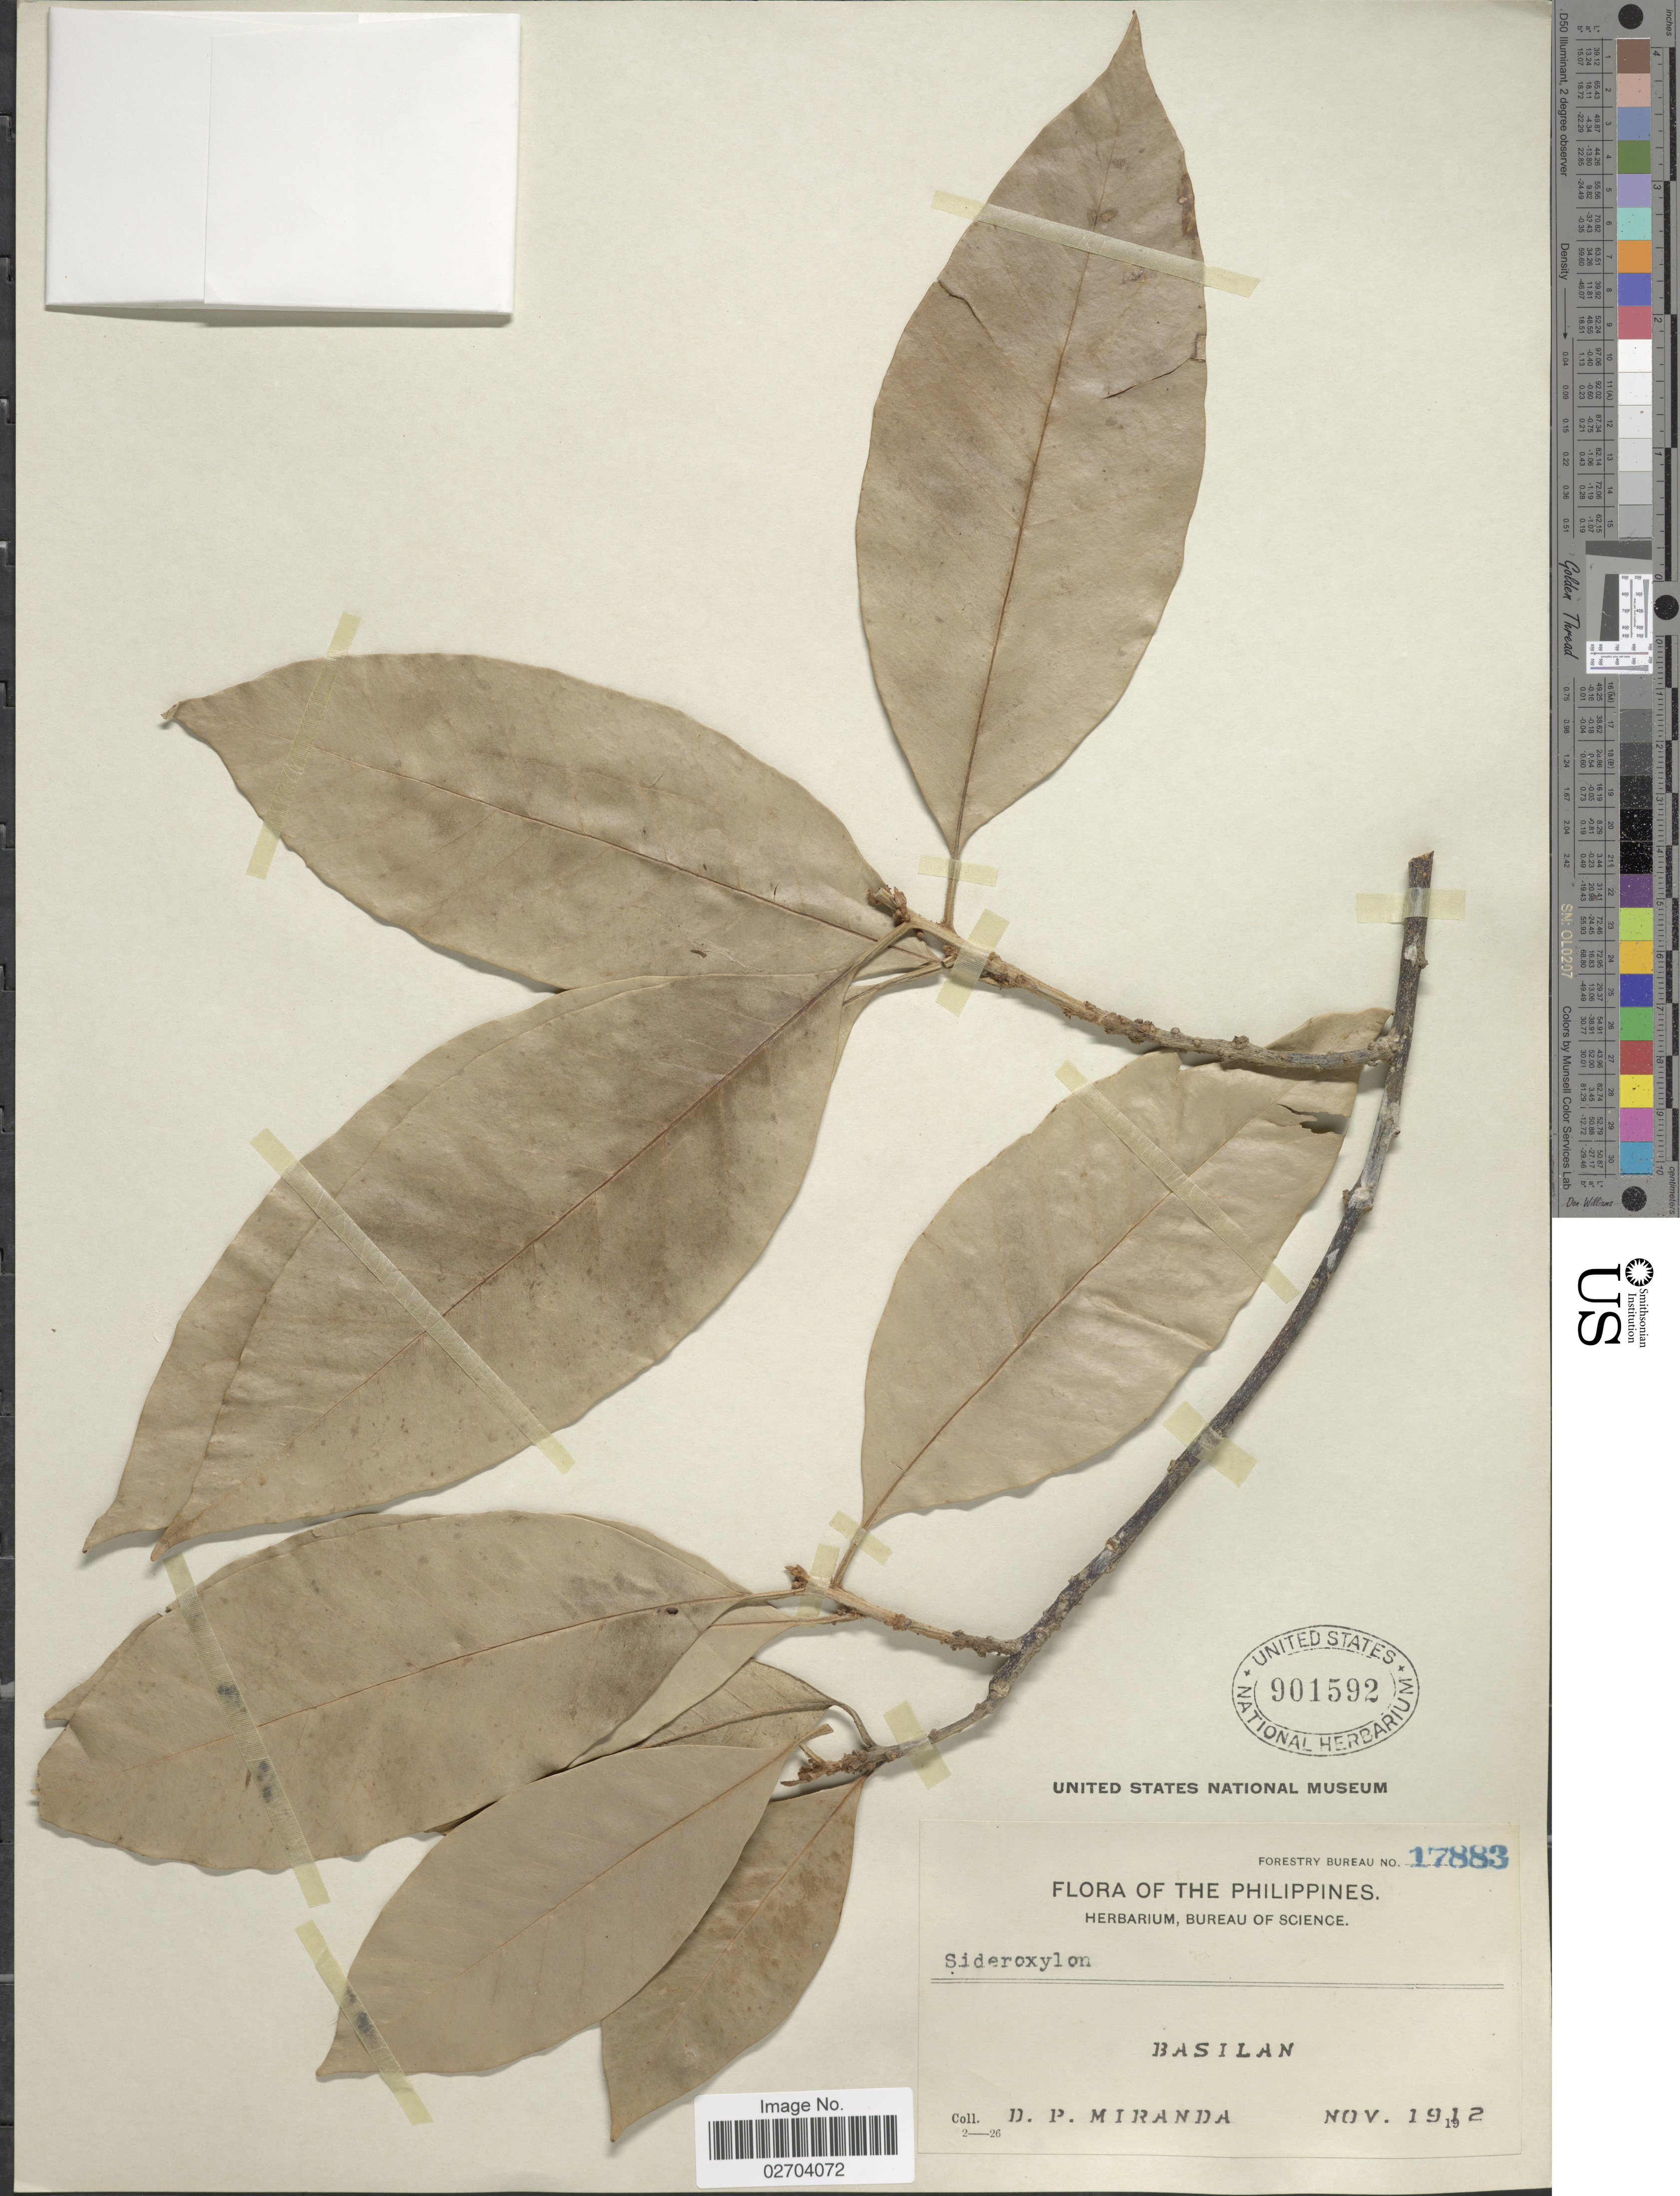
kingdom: Plantae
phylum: Tracheophyta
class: Magnoliopsida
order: Ericales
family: Sapotaceae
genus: Sideroxylon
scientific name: Sideroxylon sp.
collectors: D. P. Miranda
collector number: Forestry Bureau 17883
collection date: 1912-11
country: Philippines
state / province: Muslim Mindanao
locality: Basilan.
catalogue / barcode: US 901592